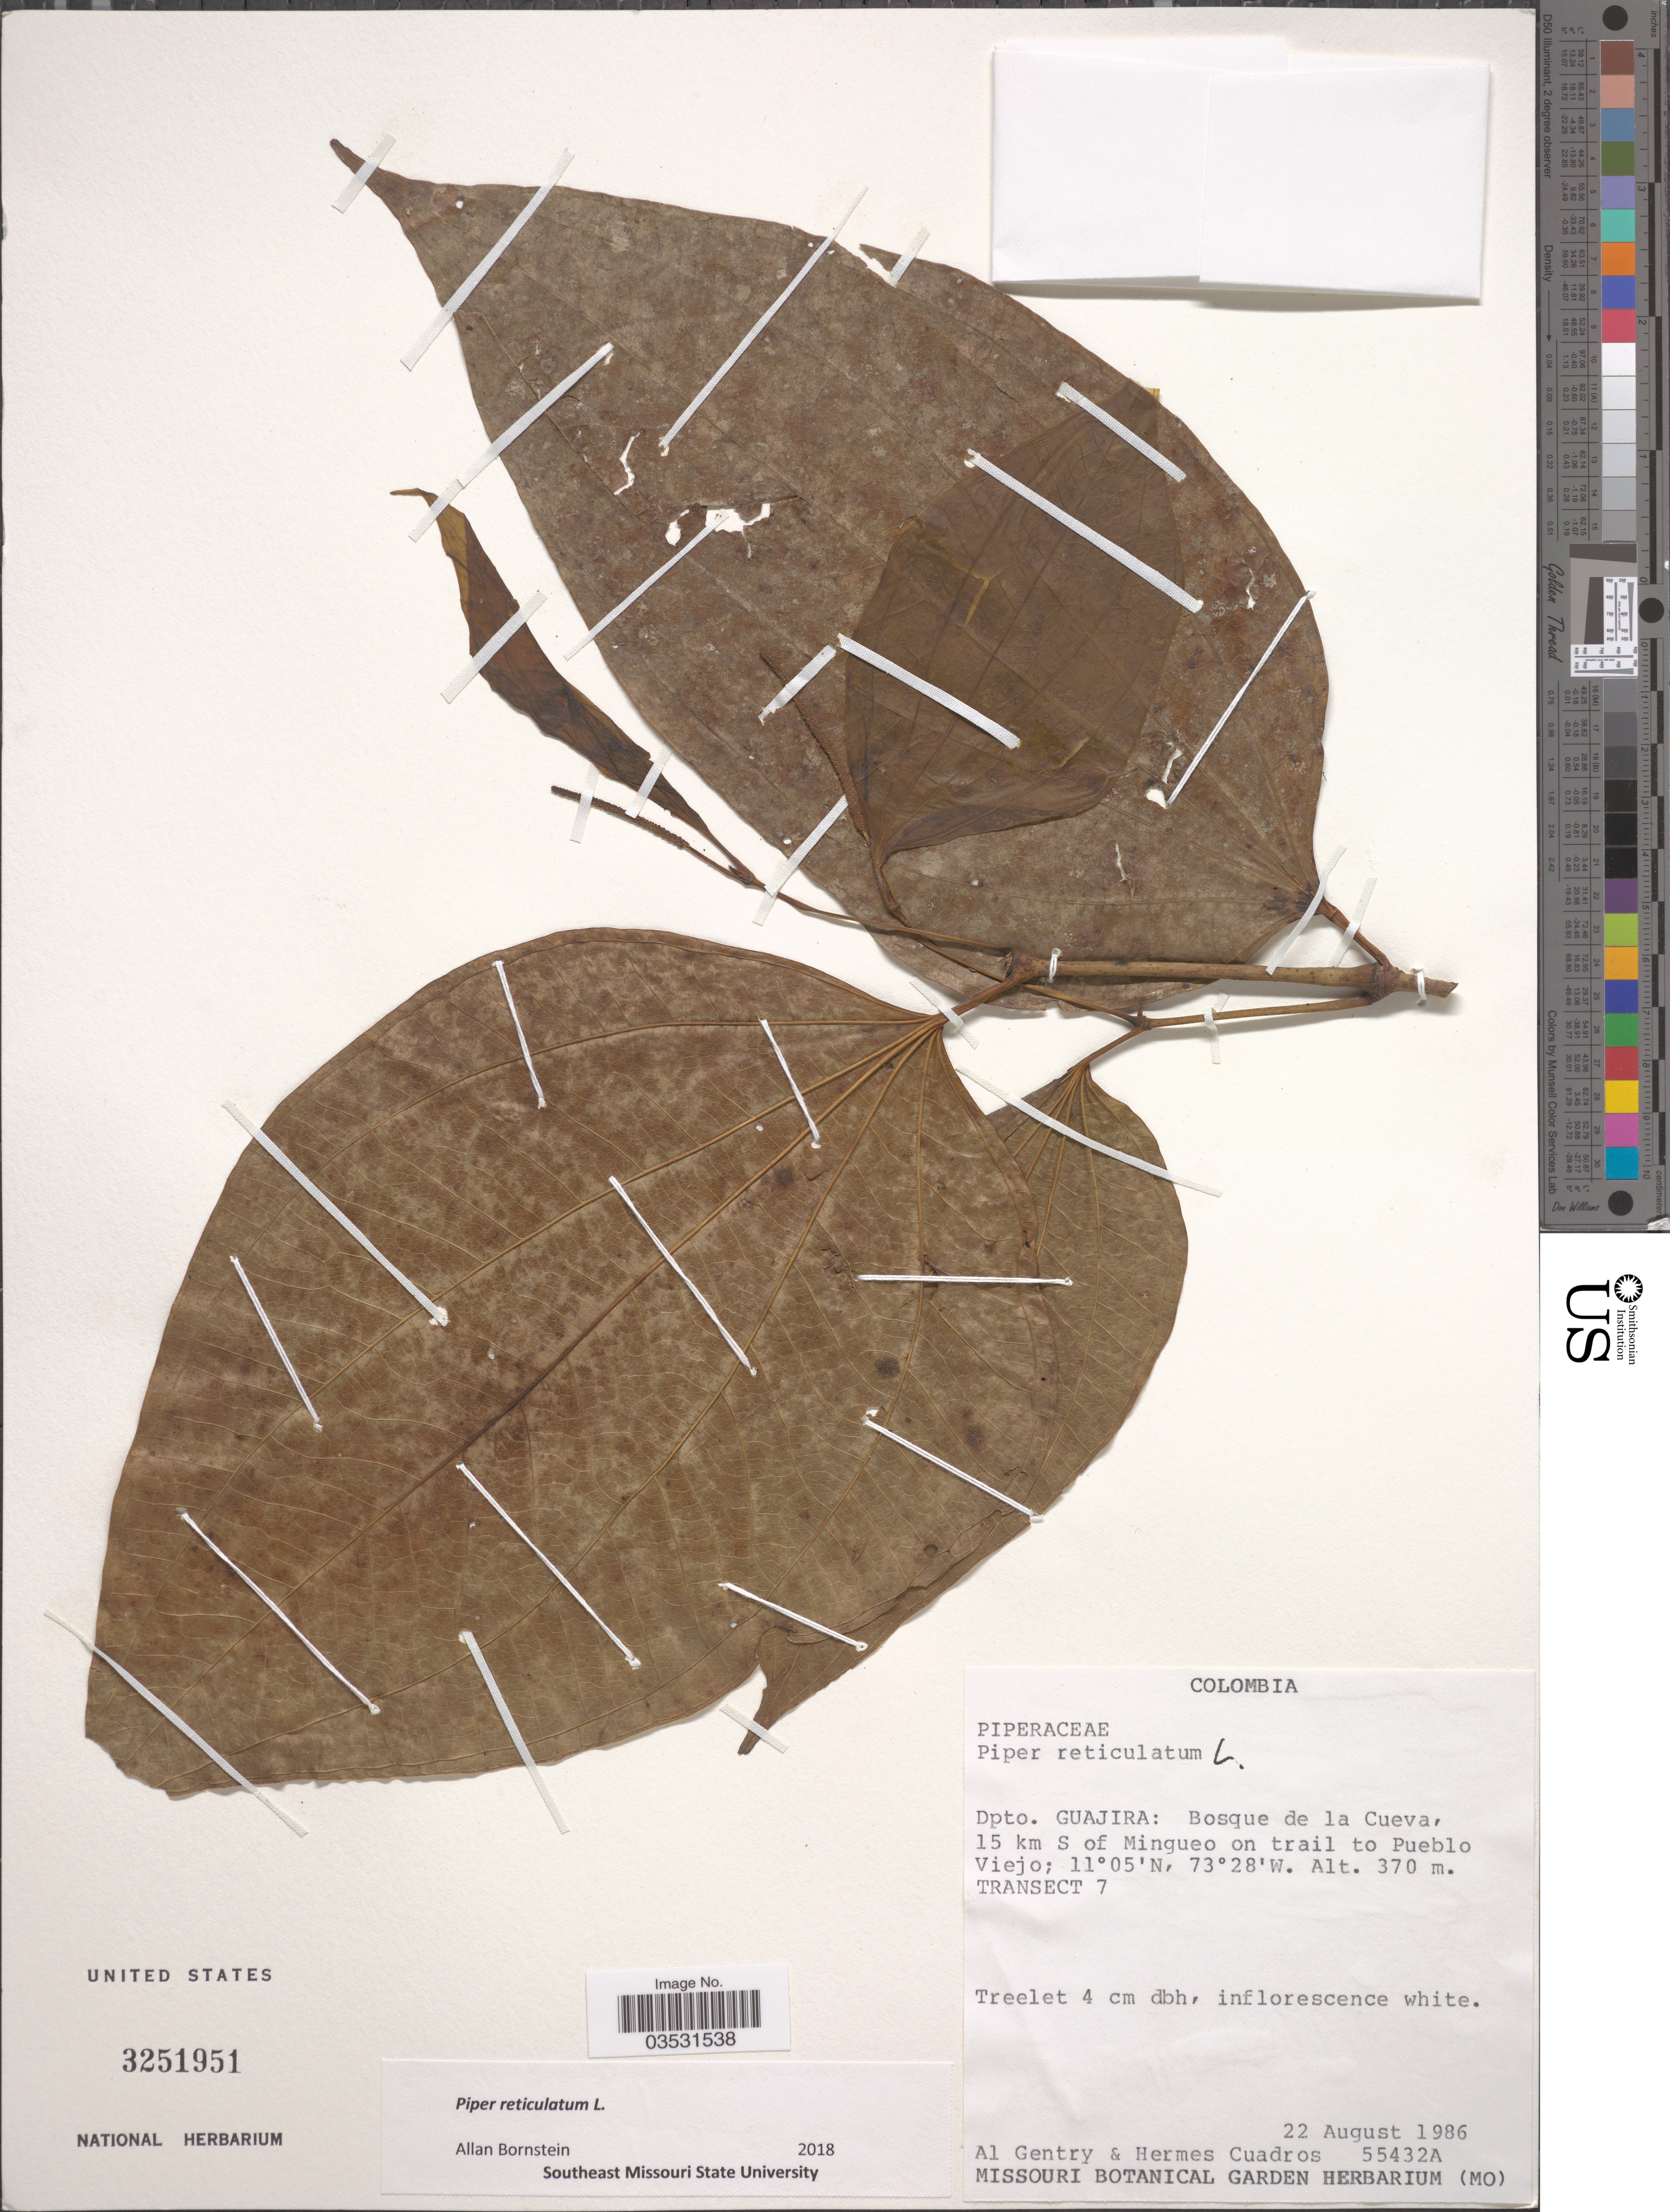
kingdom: Plantae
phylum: Tracheophyta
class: Magnoliopsida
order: Piperales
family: Piperaceae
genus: Piper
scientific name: Piper reticulatum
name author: L.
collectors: A. H. Gentry & H. Cuadros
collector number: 55432A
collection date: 1986-08-22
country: Colombia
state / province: La Guajira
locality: Dpto. Guajira: Bosque de la Cueva, 15 km S of Mingueo on trail to Pueblo Viejo.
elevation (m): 370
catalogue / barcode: US 3251951